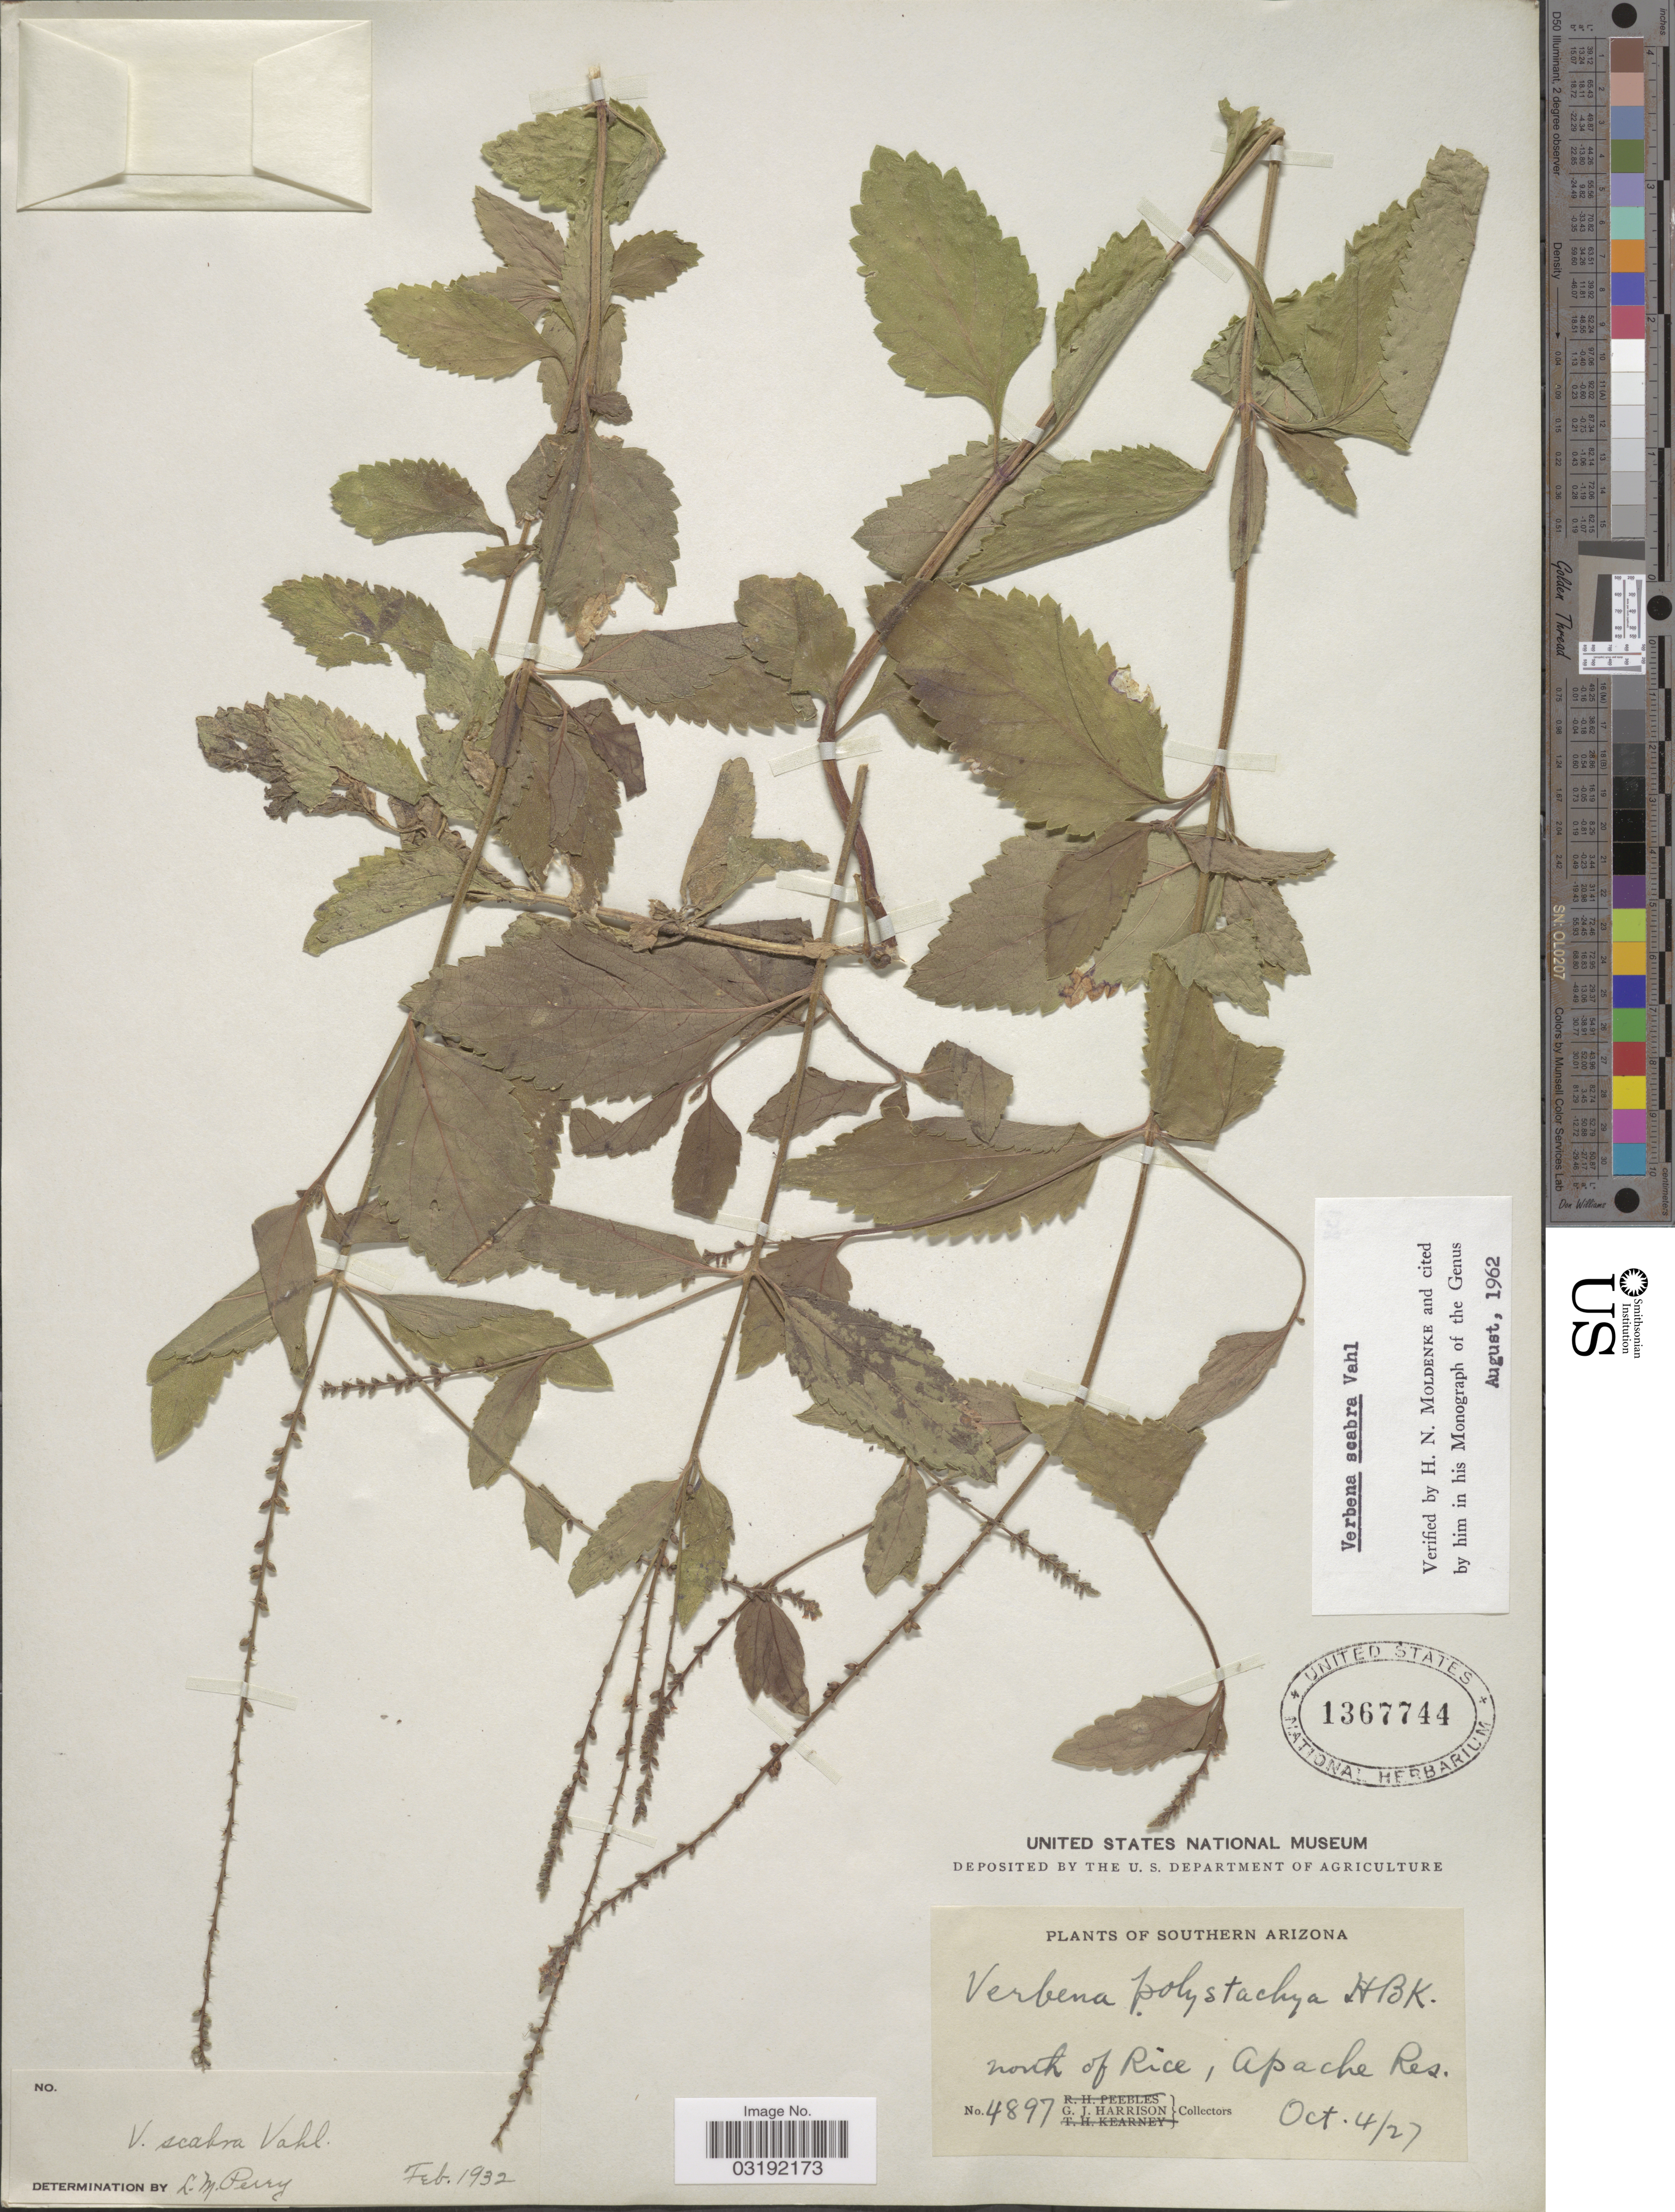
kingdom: Plantae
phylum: Tracheophyta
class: Magnoliopsida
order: Lamiales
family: Verbenaceae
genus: Verbena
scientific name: Verbena scabra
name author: Vahl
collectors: G. J. Harrison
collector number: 4897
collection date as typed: Transcribed d/m/y: 4/10/27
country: United States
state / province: Arizona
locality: Southern Arizona. North of Rice, Apache Res.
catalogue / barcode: US 1367744